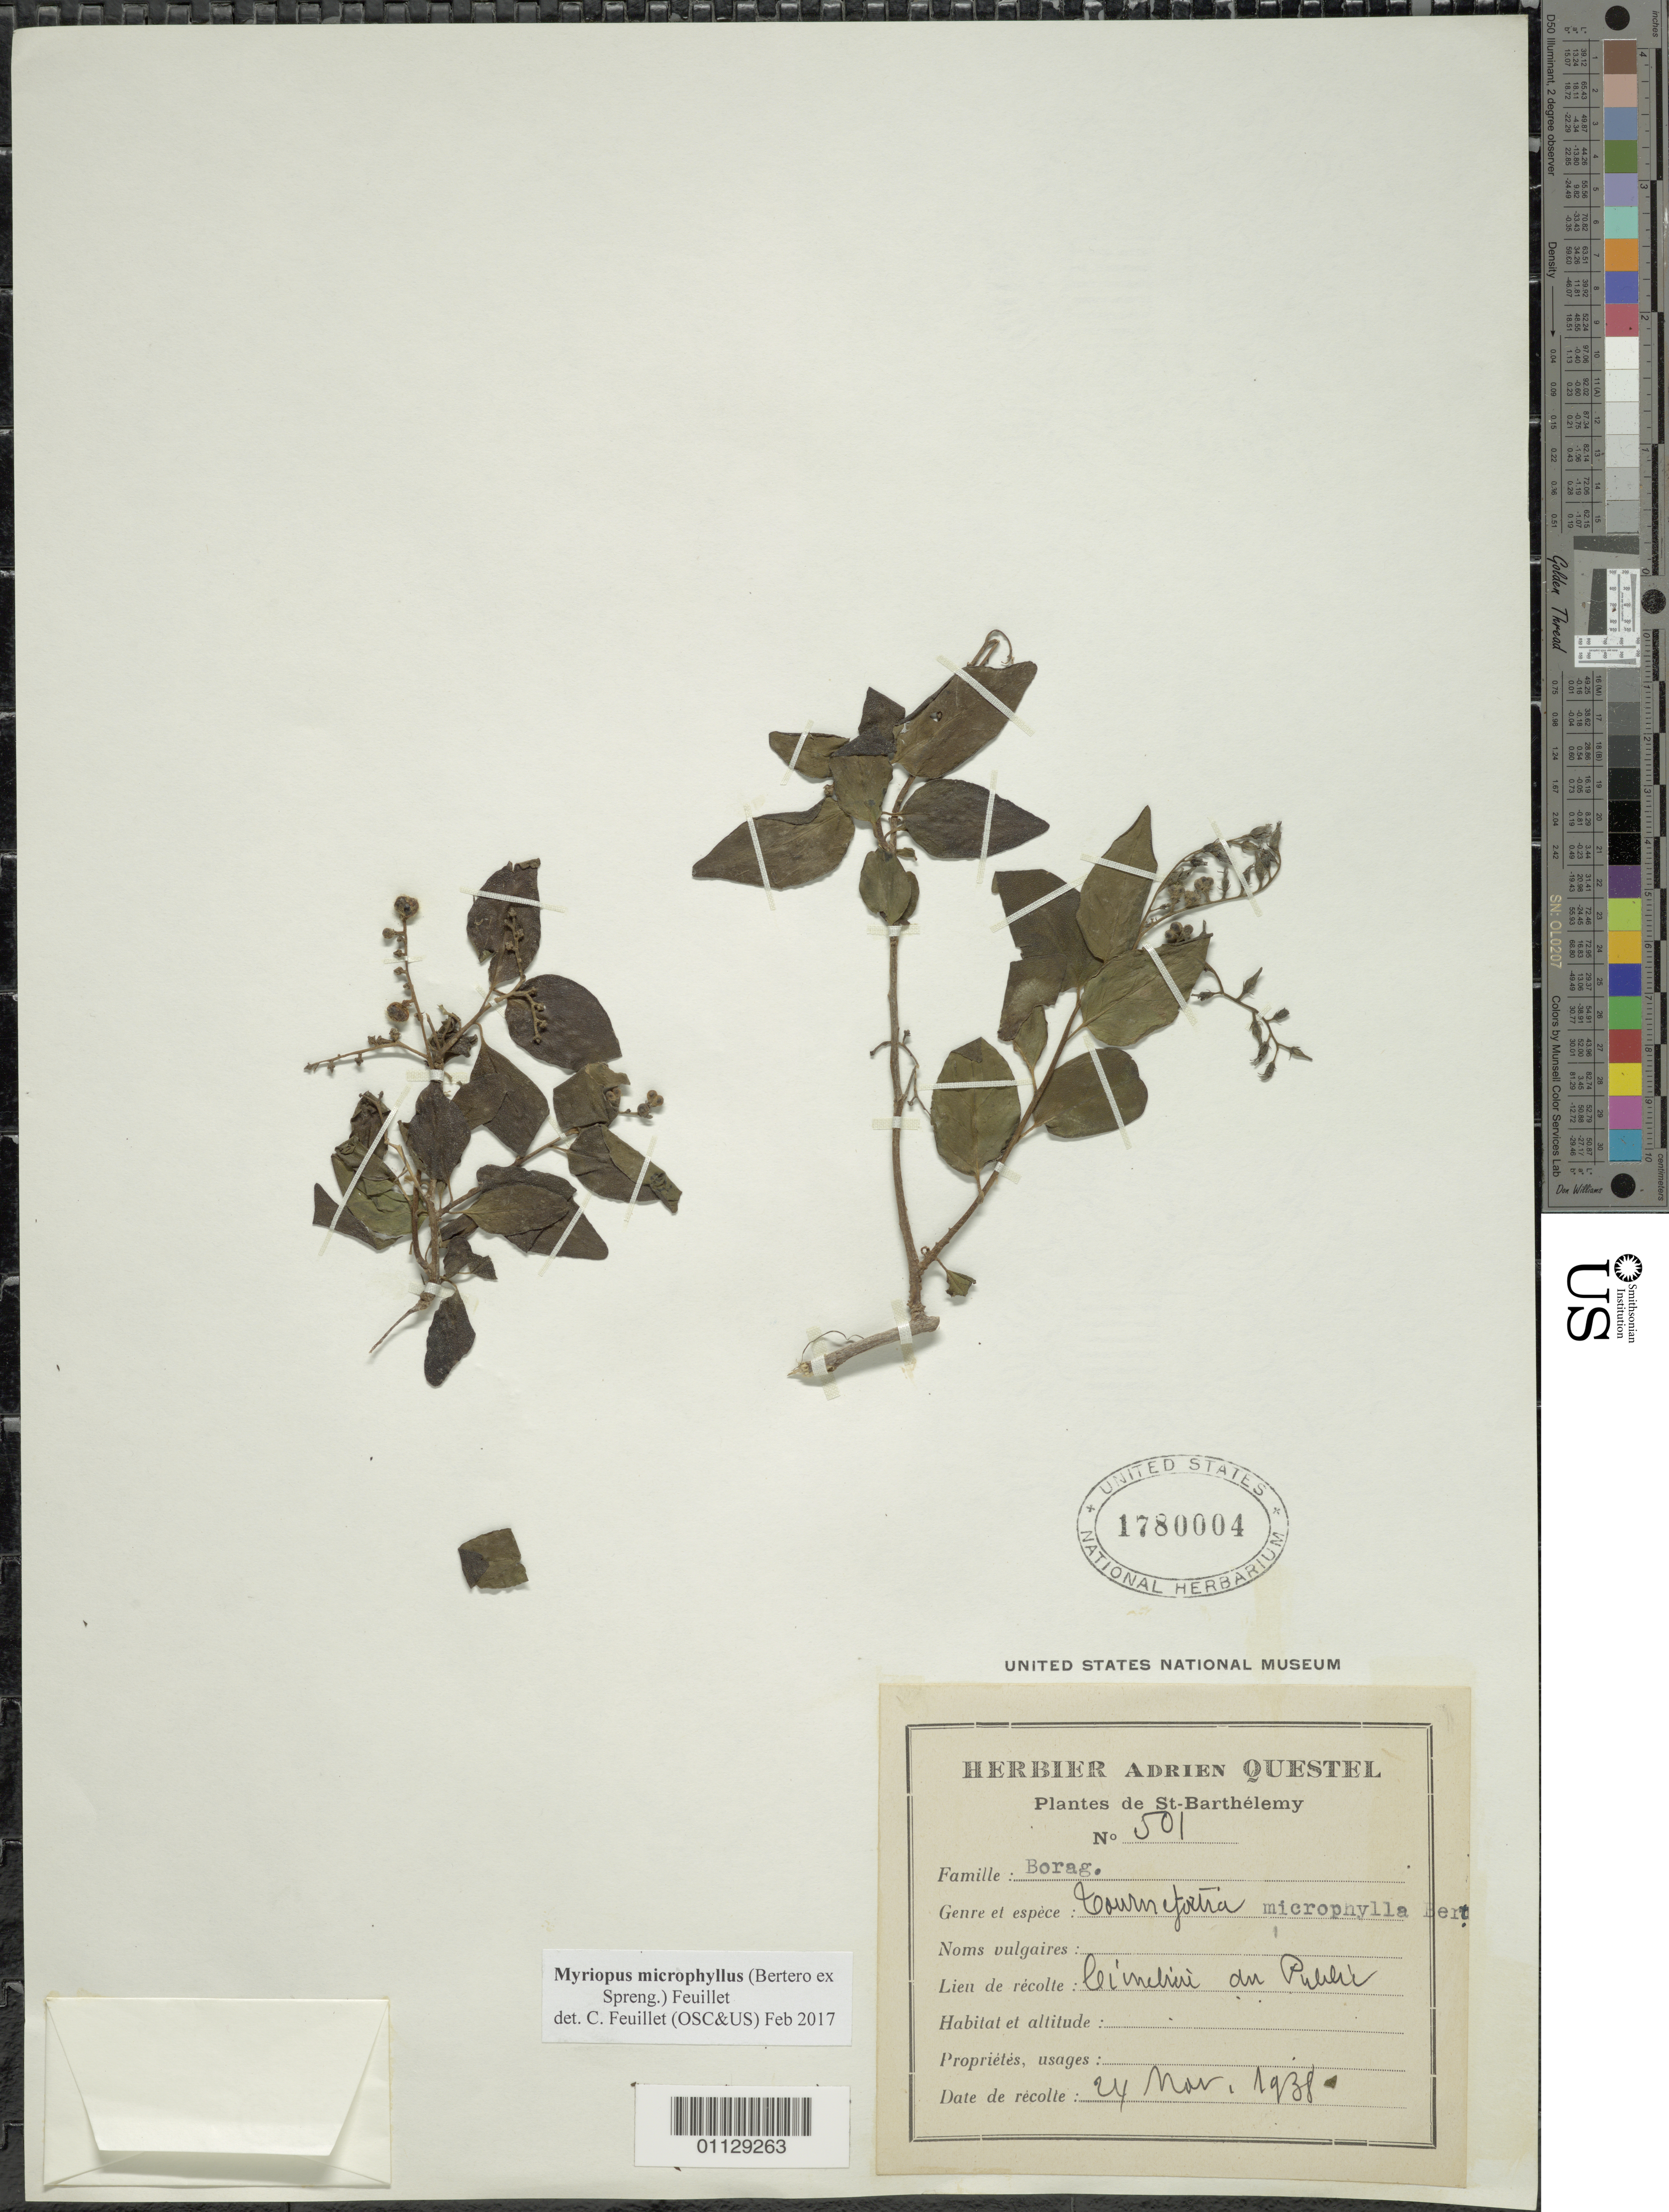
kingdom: Plantae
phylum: Tracheophyta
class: Magnoliopsida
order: Boraginales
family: Heliotropiaceae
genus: Myriopus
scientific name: Myriopus microphyllus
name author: (Bertero ex Spreng.) Feuillet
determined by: Feuillet, C.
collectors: A. Questel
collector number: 501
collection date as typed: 24 Mar 1938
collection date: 1938-03-24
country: Guadeloupe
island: St. Barthélemy I.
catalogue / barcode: US 1780004